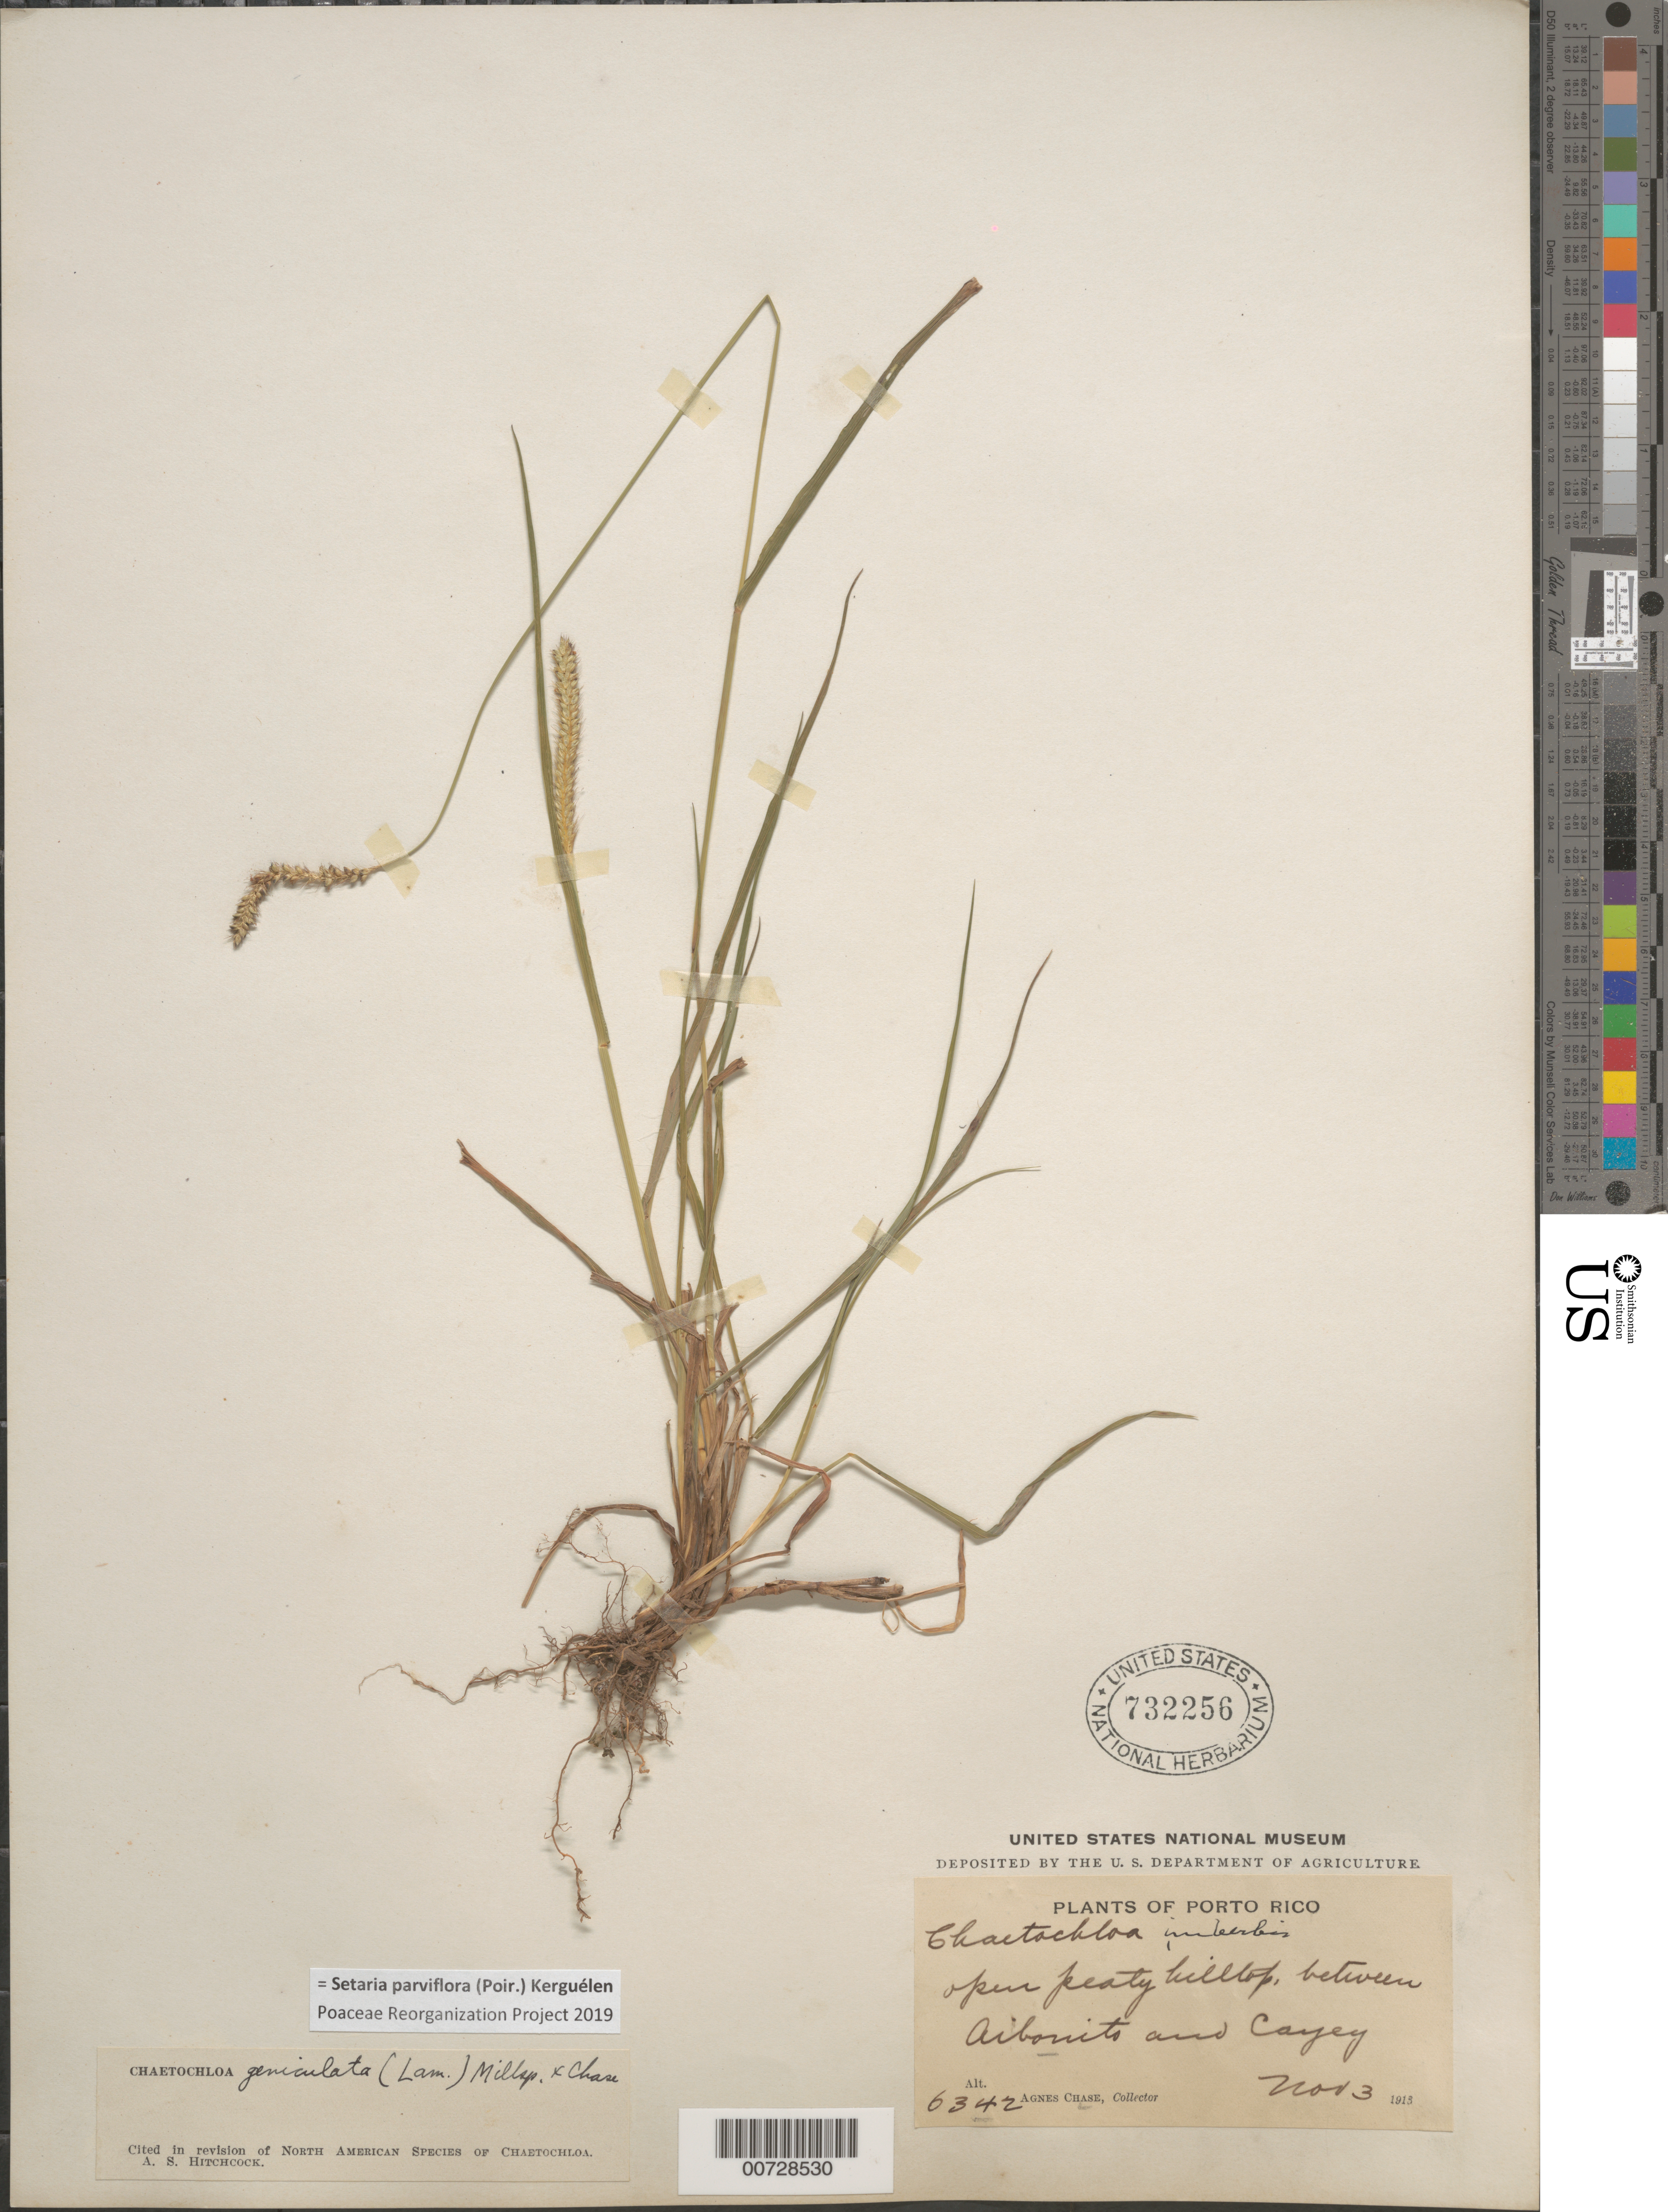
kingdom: Plantae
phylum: Tracheophyta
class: Liliopsida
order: Poales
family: Poaceae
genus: Setaria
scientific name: Setaria parviflora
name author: (Poir.) Kerguélen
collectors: A. Chase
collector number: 6342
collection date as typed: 03 Nov 1913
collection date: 1913-11-03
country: Puerto Rico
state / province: Abonito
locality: Aibonito and Cayey, btw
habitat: Open peaty hilltop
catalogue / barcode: US 732256